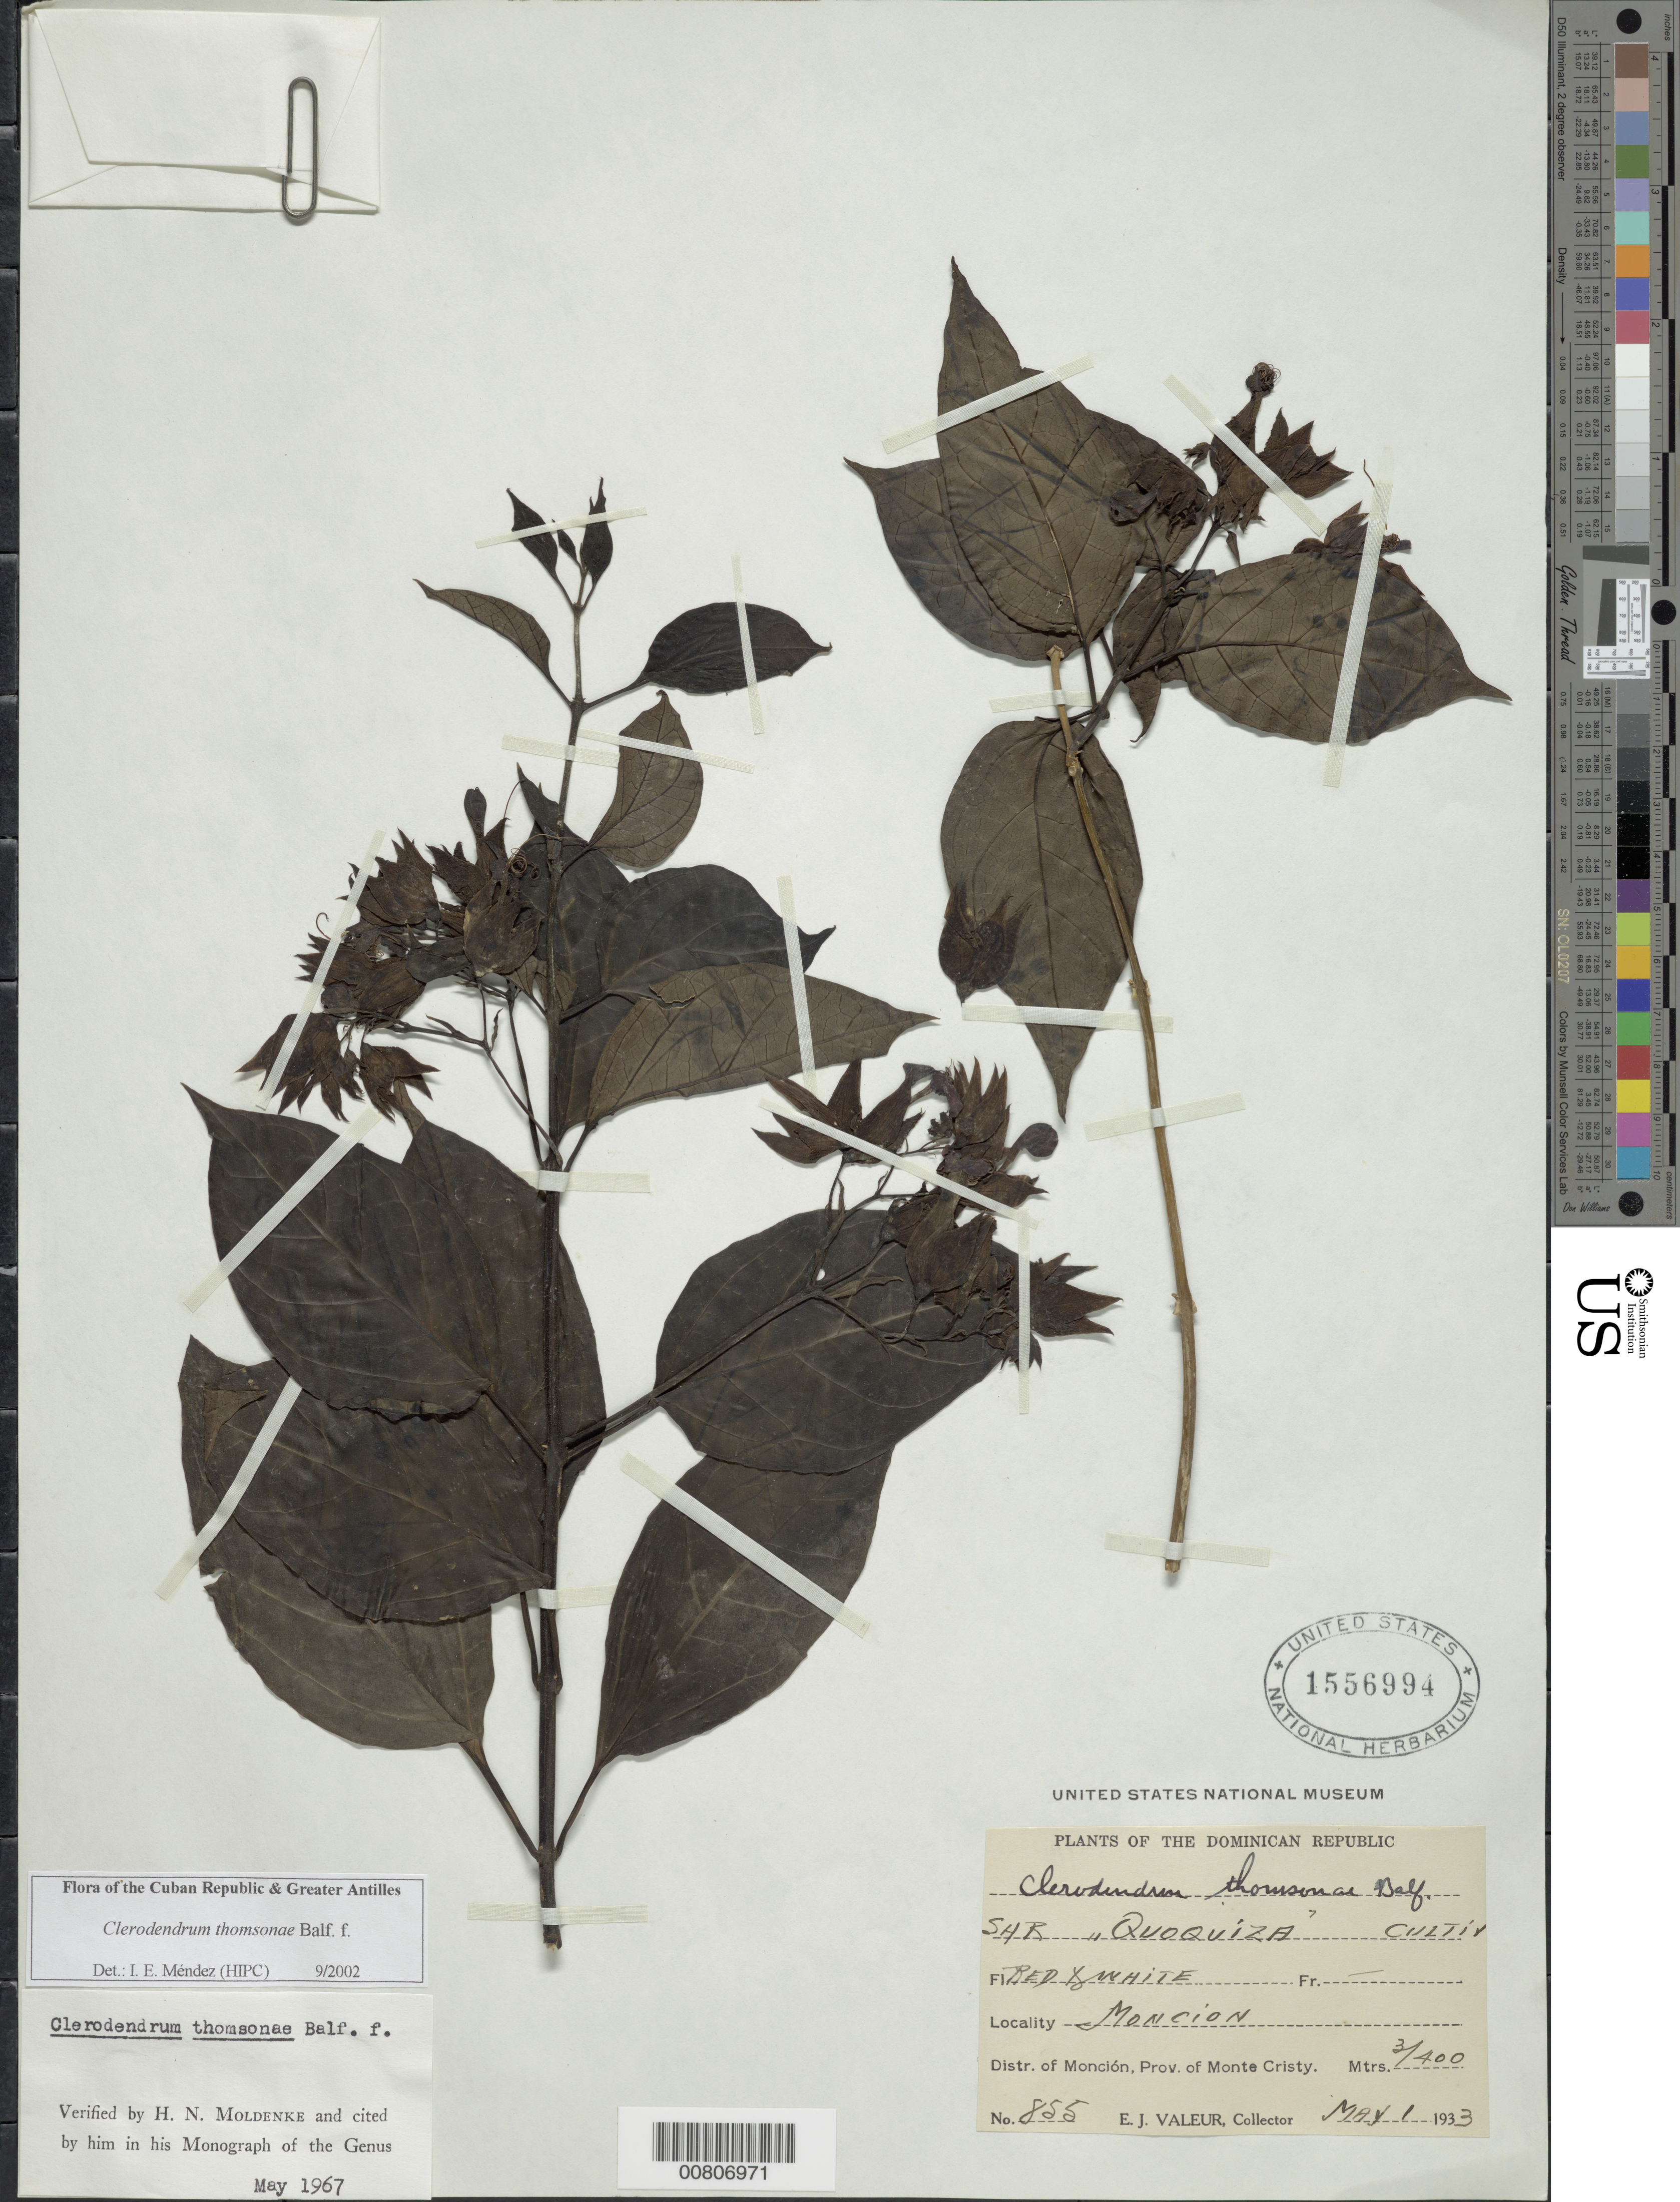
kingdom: Plantae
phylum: Tracheophyta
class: Magnoliopsida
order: Lamiales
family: Lamiaceae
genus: Clerodendrum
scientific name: Clerodendrum thomsoniae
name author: Balf.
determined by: Méndez, Isidro E., (HIPC)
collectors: E. Valeur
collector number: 855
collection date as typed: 01 May 1933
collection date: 1933-05-01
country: Dominican Republic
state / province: Monte Cristi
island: Hispaniola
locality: Distr. Monción, Monción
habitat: Cultivated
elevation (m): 300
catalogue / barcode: US 1556994